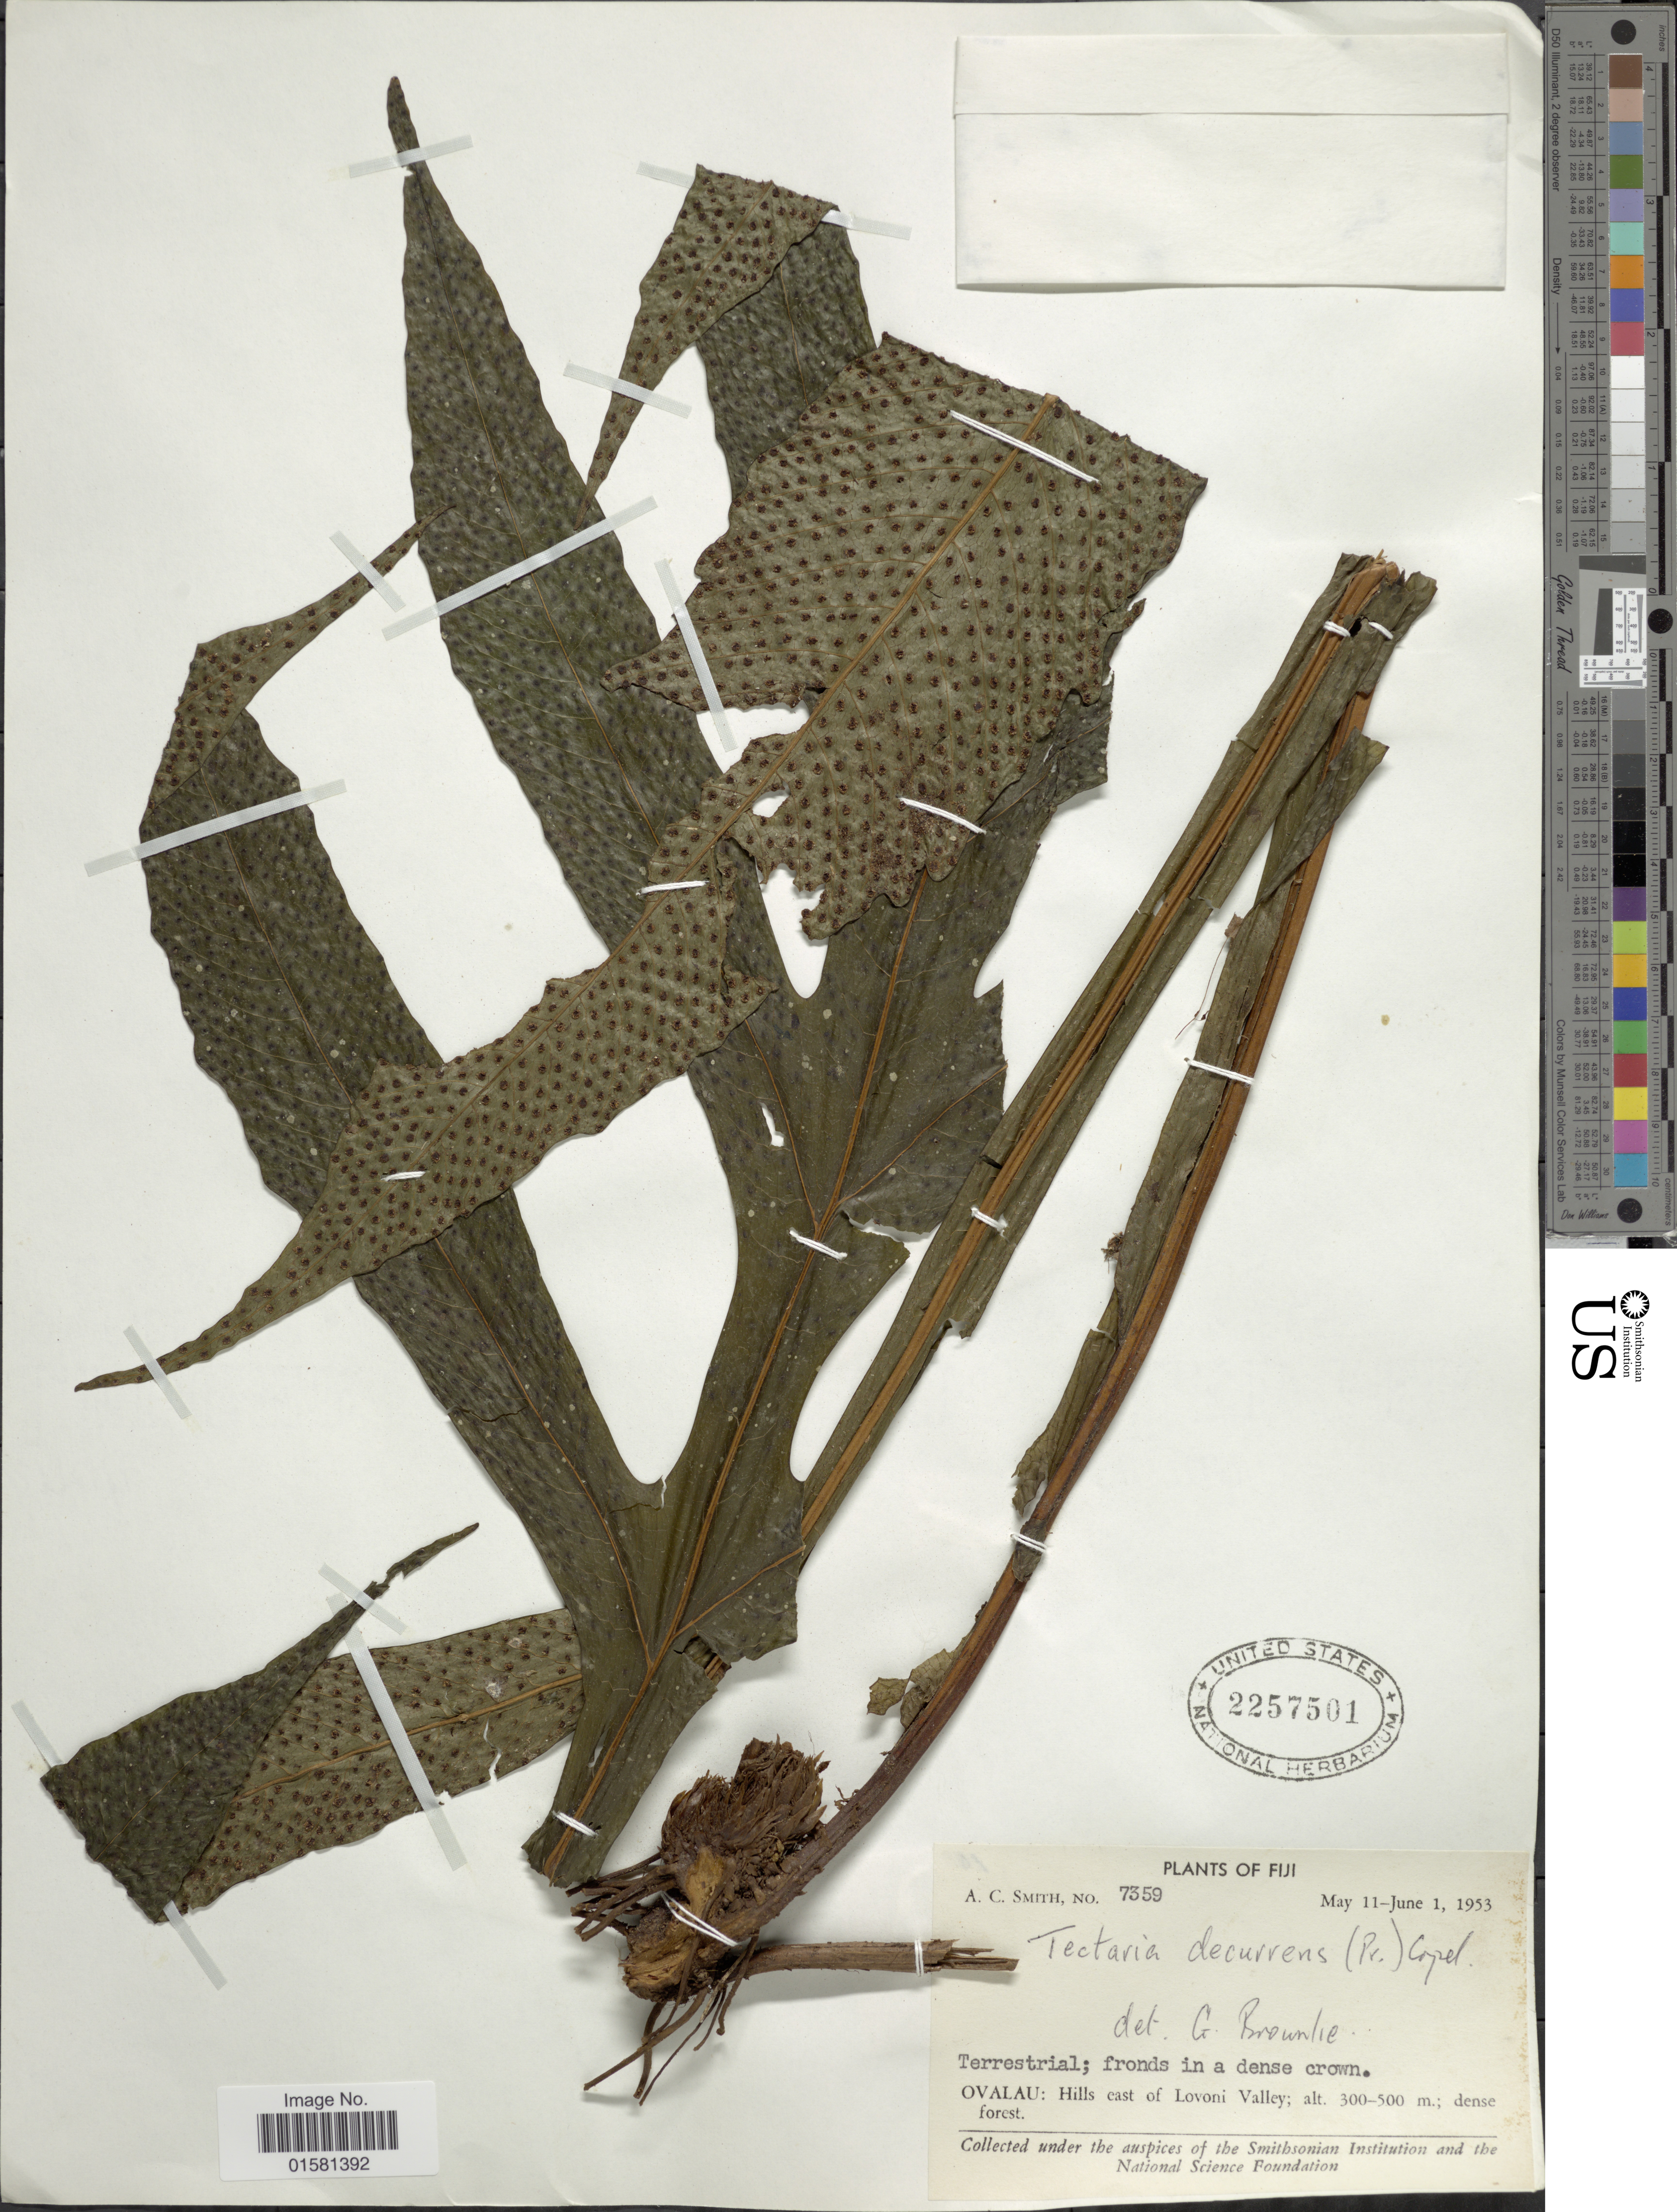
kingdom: Plantae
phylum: Tracheophyta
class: Polypodiopsida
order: Polypodiales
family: Tectariaceae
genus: Tectaria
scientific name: Tectaria decurrens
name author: (Presel.) Copel. in Elmer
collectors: A. C. Smith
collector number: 7359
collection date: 1953-05-11/1953-06-01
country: Fiji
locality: Fiji, Ovalau: hills east of Lovoni Valley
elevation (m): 300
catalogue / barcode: US 2257501